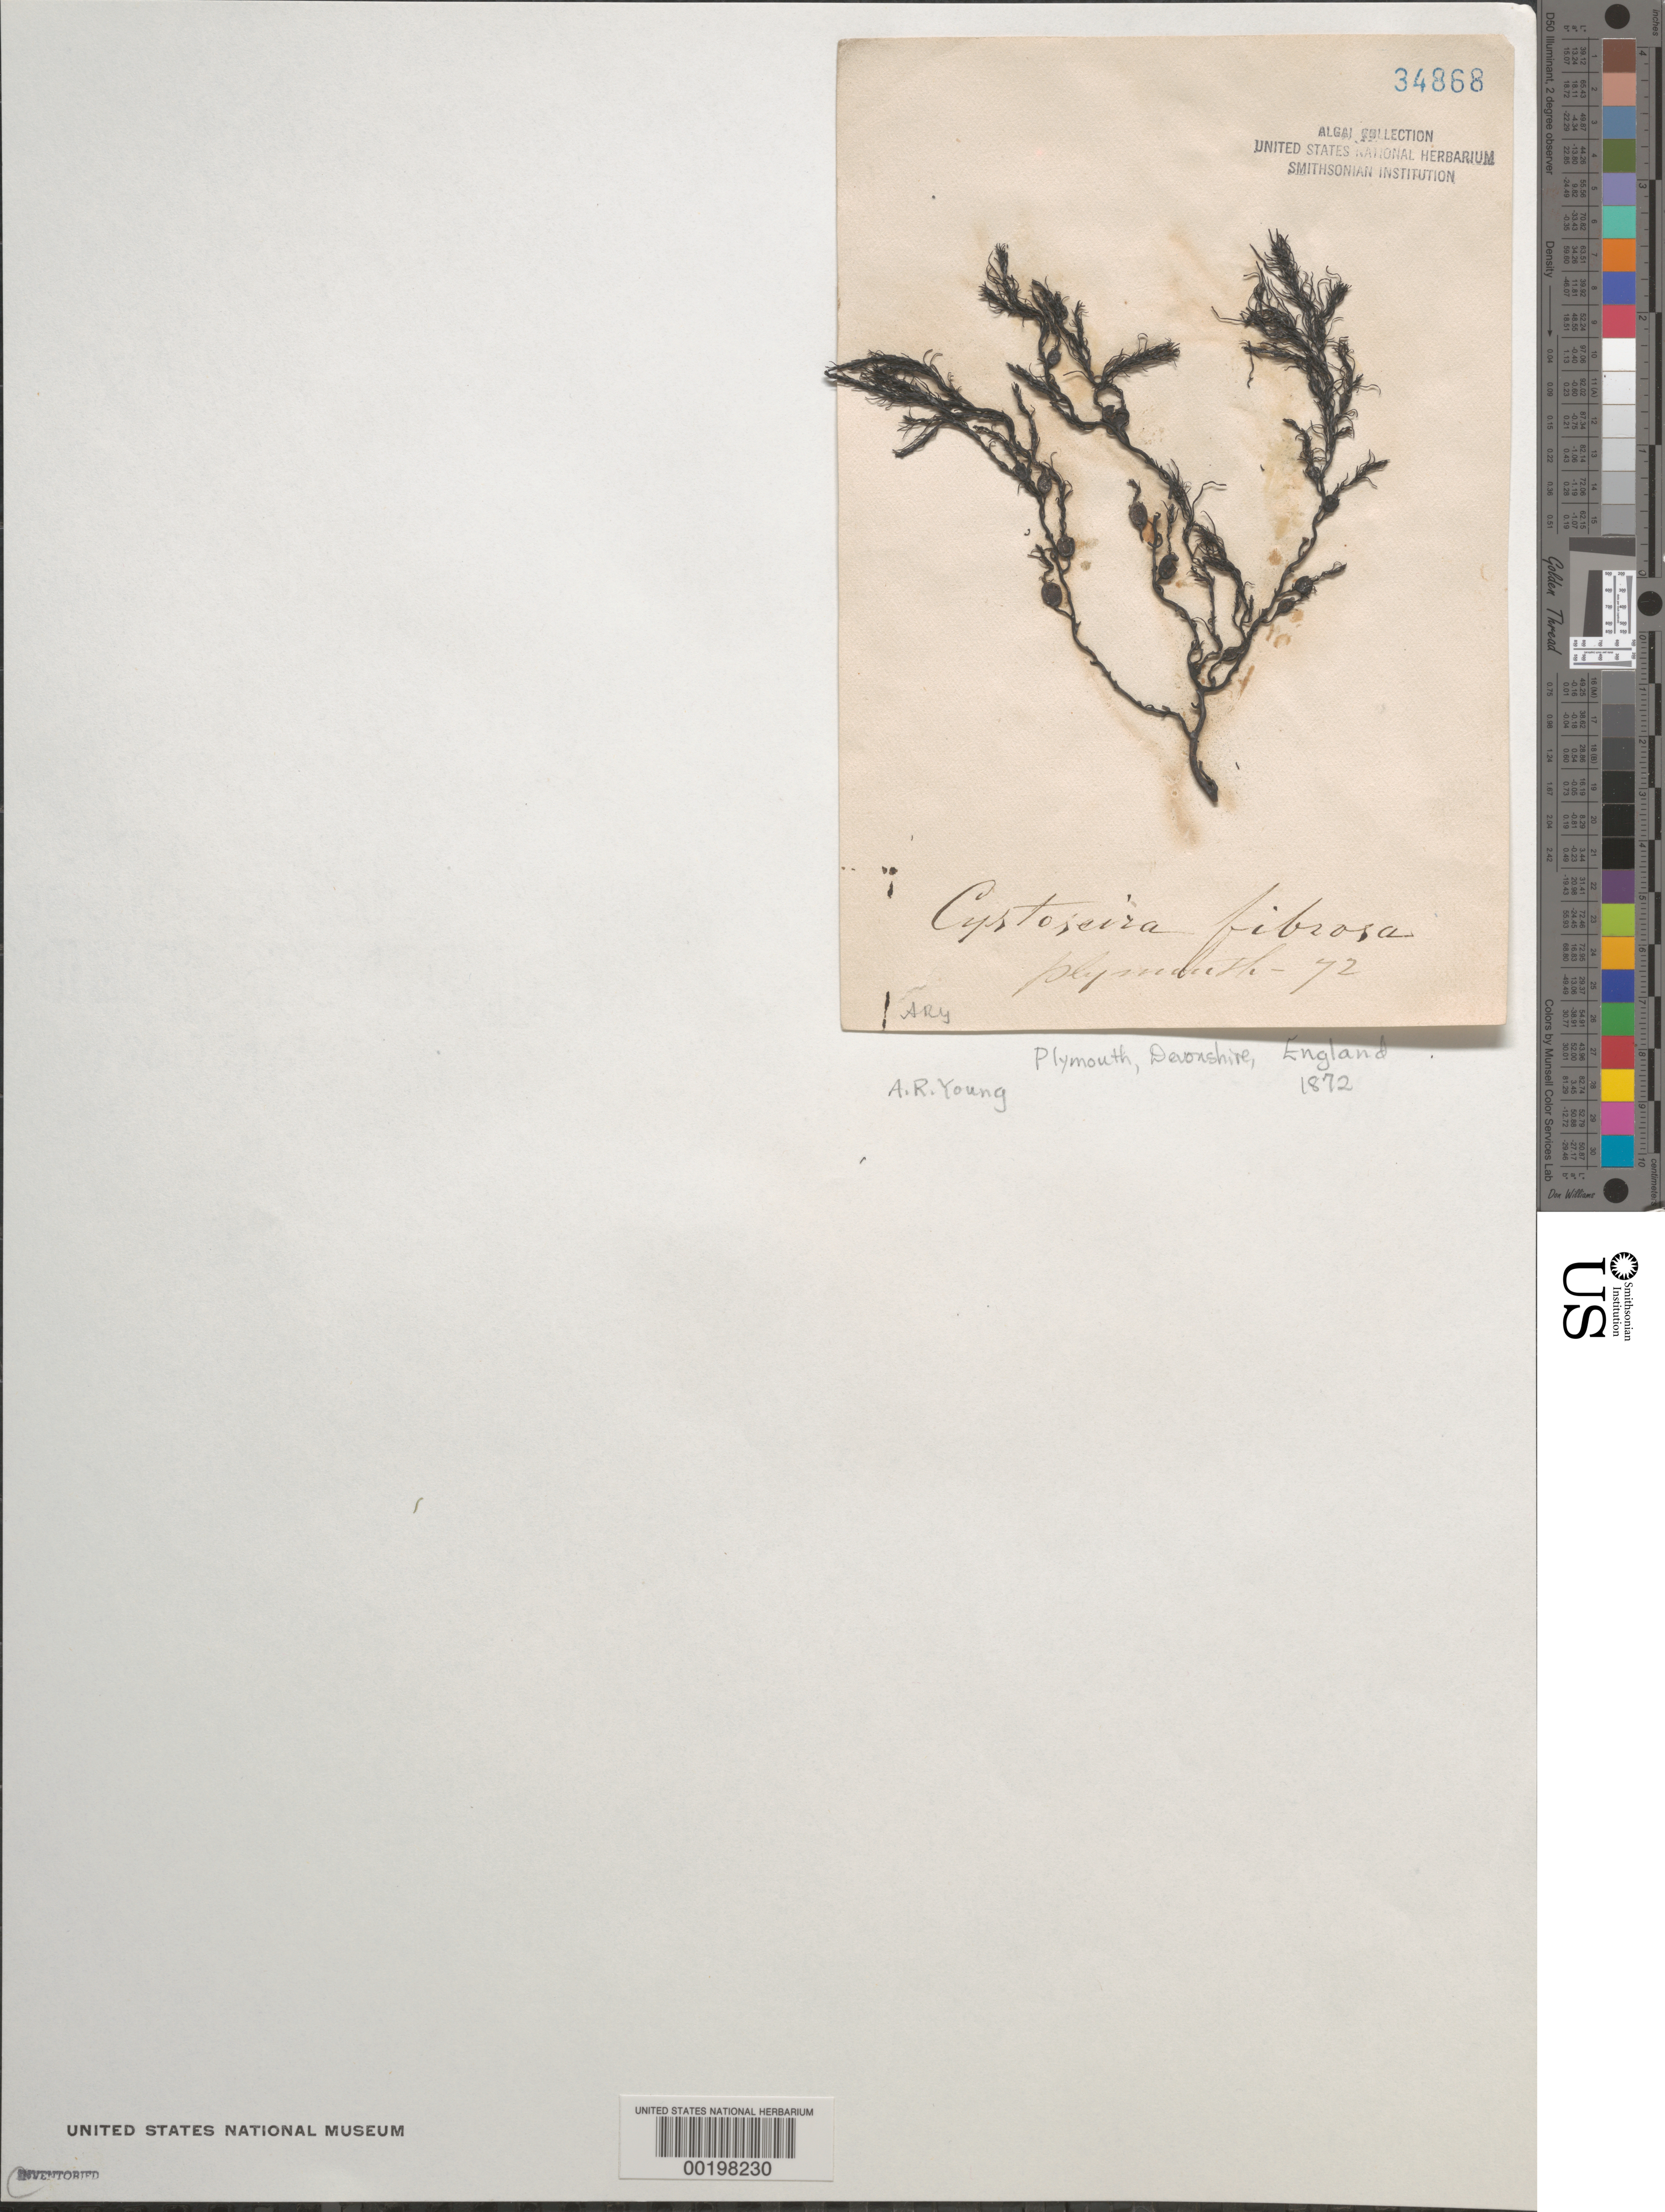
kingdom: Chromista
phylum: Ochrophyta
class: Phaeophyceae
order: Fucales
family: Sargassaceae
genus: Gongolaria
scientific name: Gongolaria baccata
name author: (S.G.Gmelin) Molinari & Guiry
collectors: A. Young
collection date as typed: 1872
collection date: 1872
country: United Kingdom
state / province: England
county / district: Devon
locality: Plymouth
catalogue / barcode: US 34868